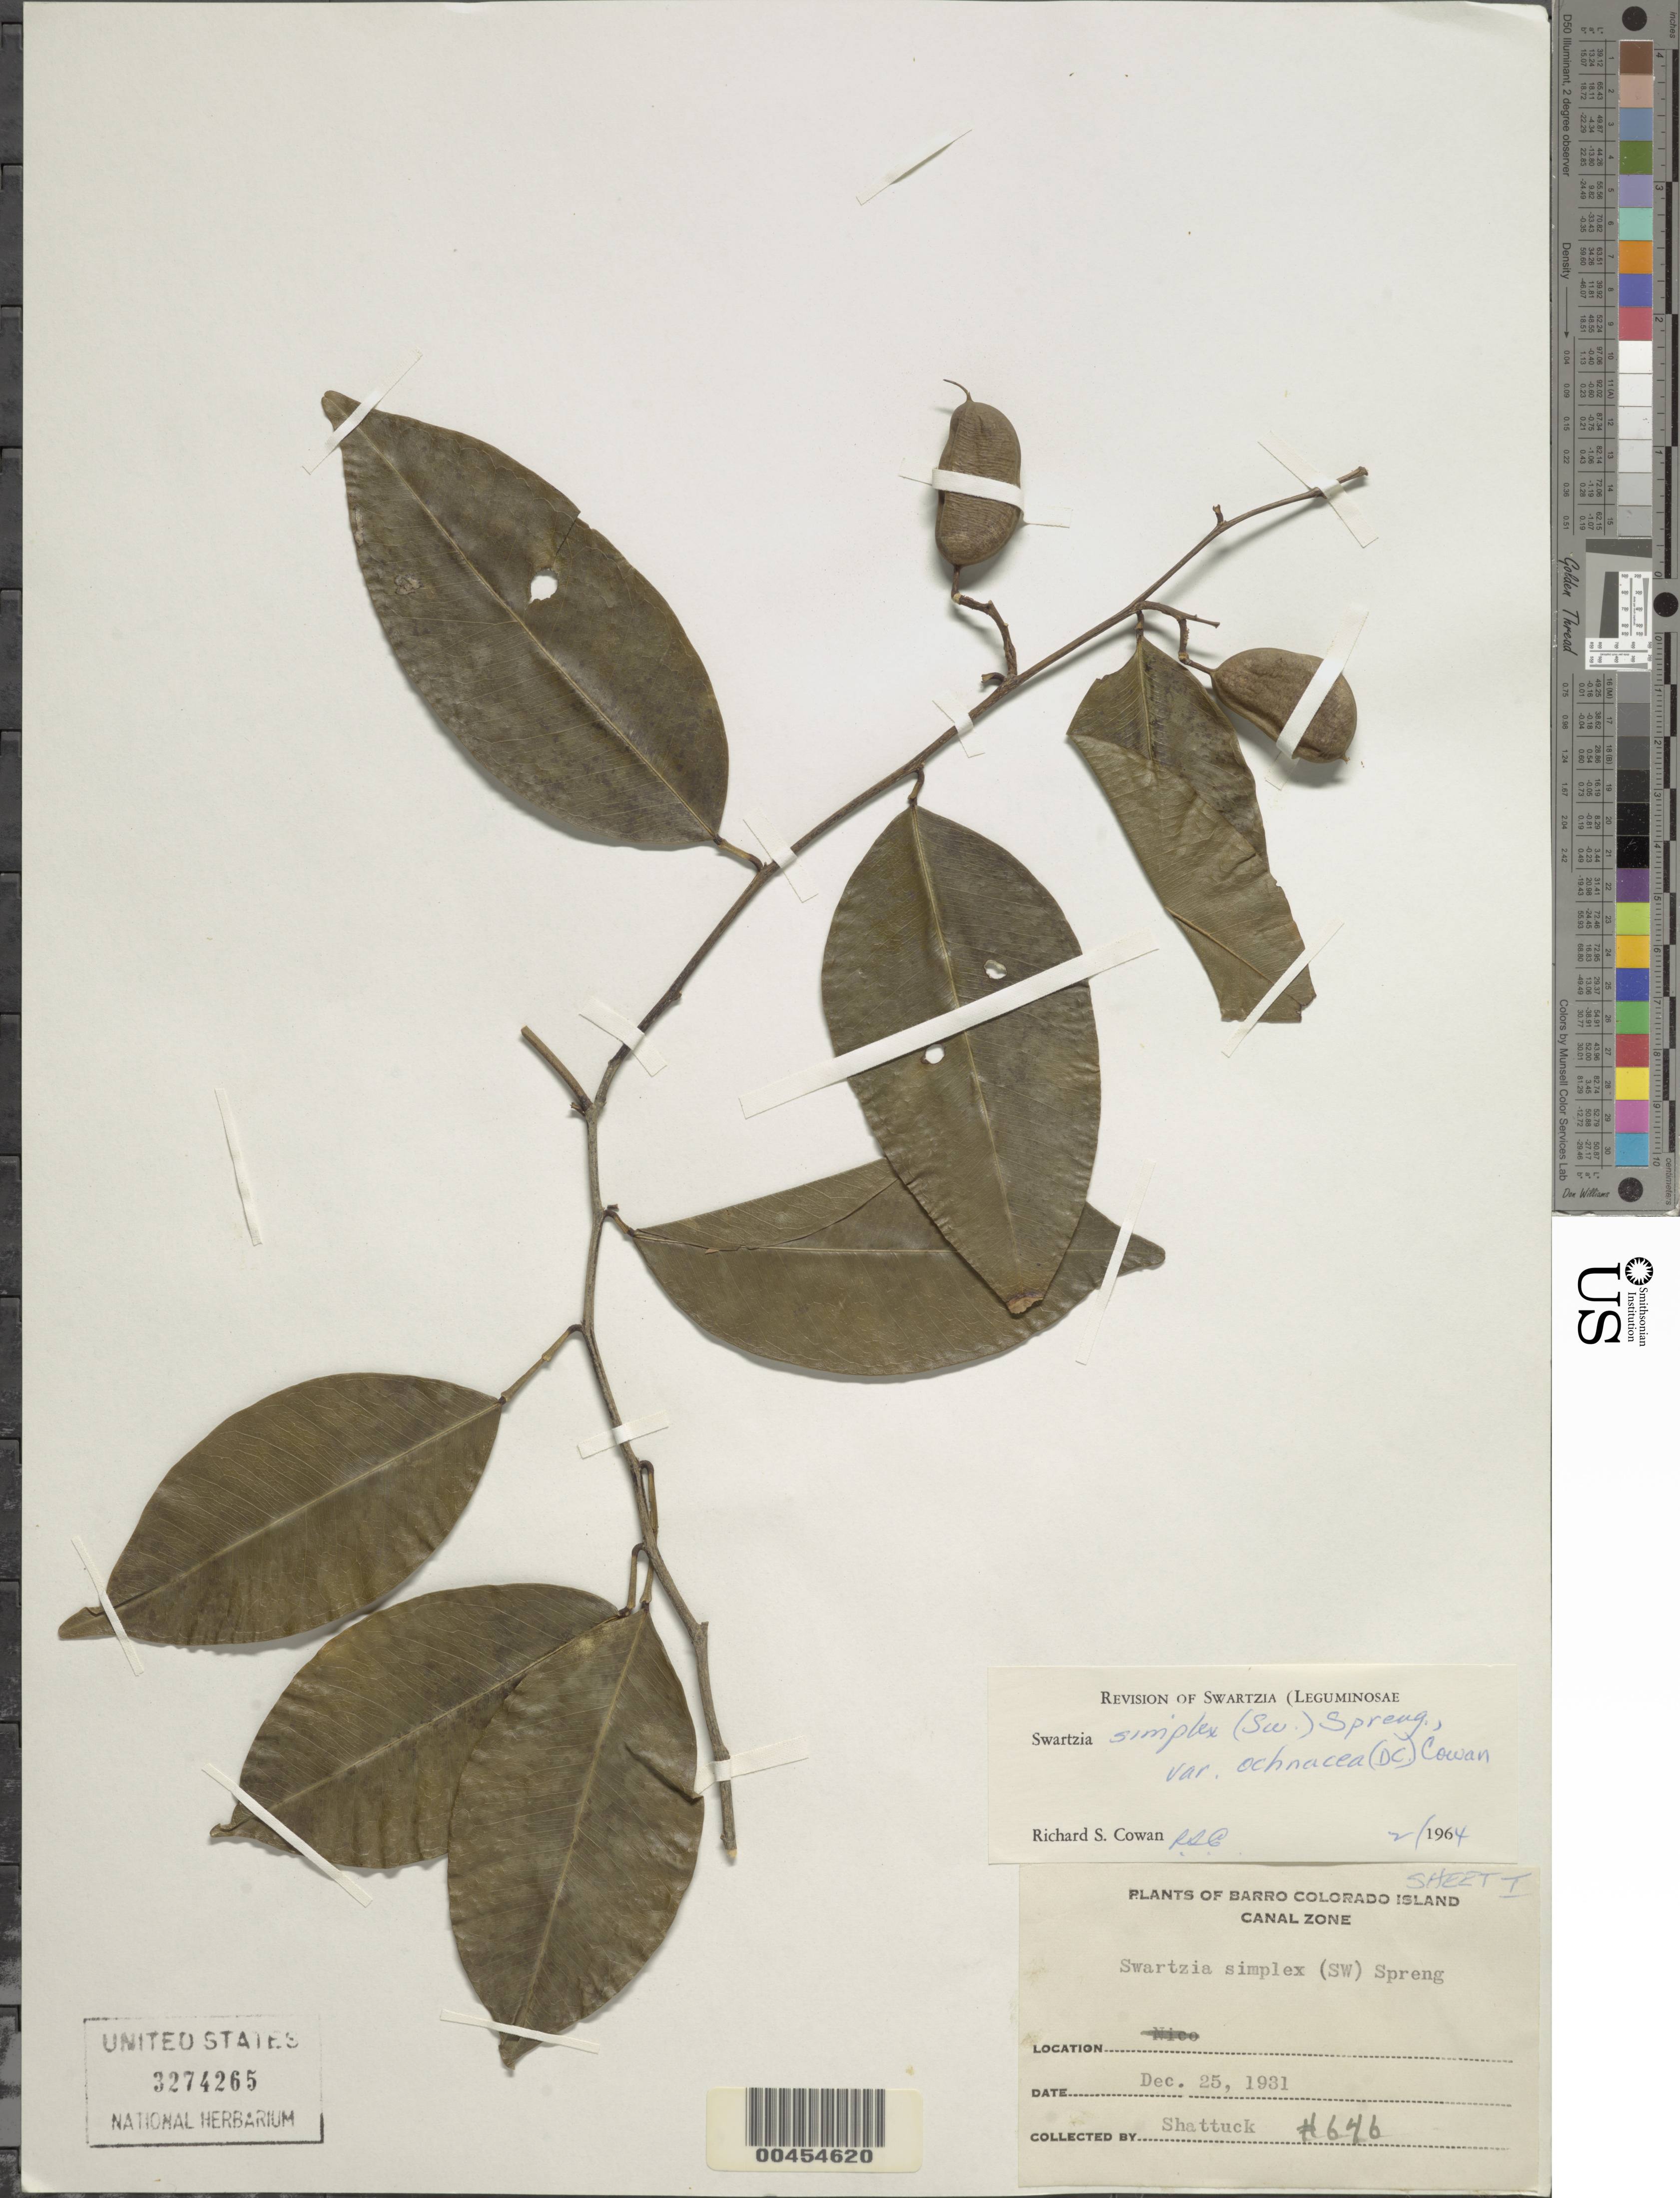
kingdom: Plantae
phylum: Tracheophyta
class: Magnoliopsida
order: Fabales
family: Fabaceae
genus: Swartzia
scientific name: Swartzia simplex var. ochnacea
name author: (DC.) R.S. Cowan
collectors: O. Shattuck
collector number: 646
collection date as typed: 25 Dec 1931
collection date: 1931-12-25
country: Panama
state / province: Panamá Oeste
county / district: Canal Zone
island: Barro Colorado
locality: Barro Colorado I.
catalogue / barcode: US 3274265